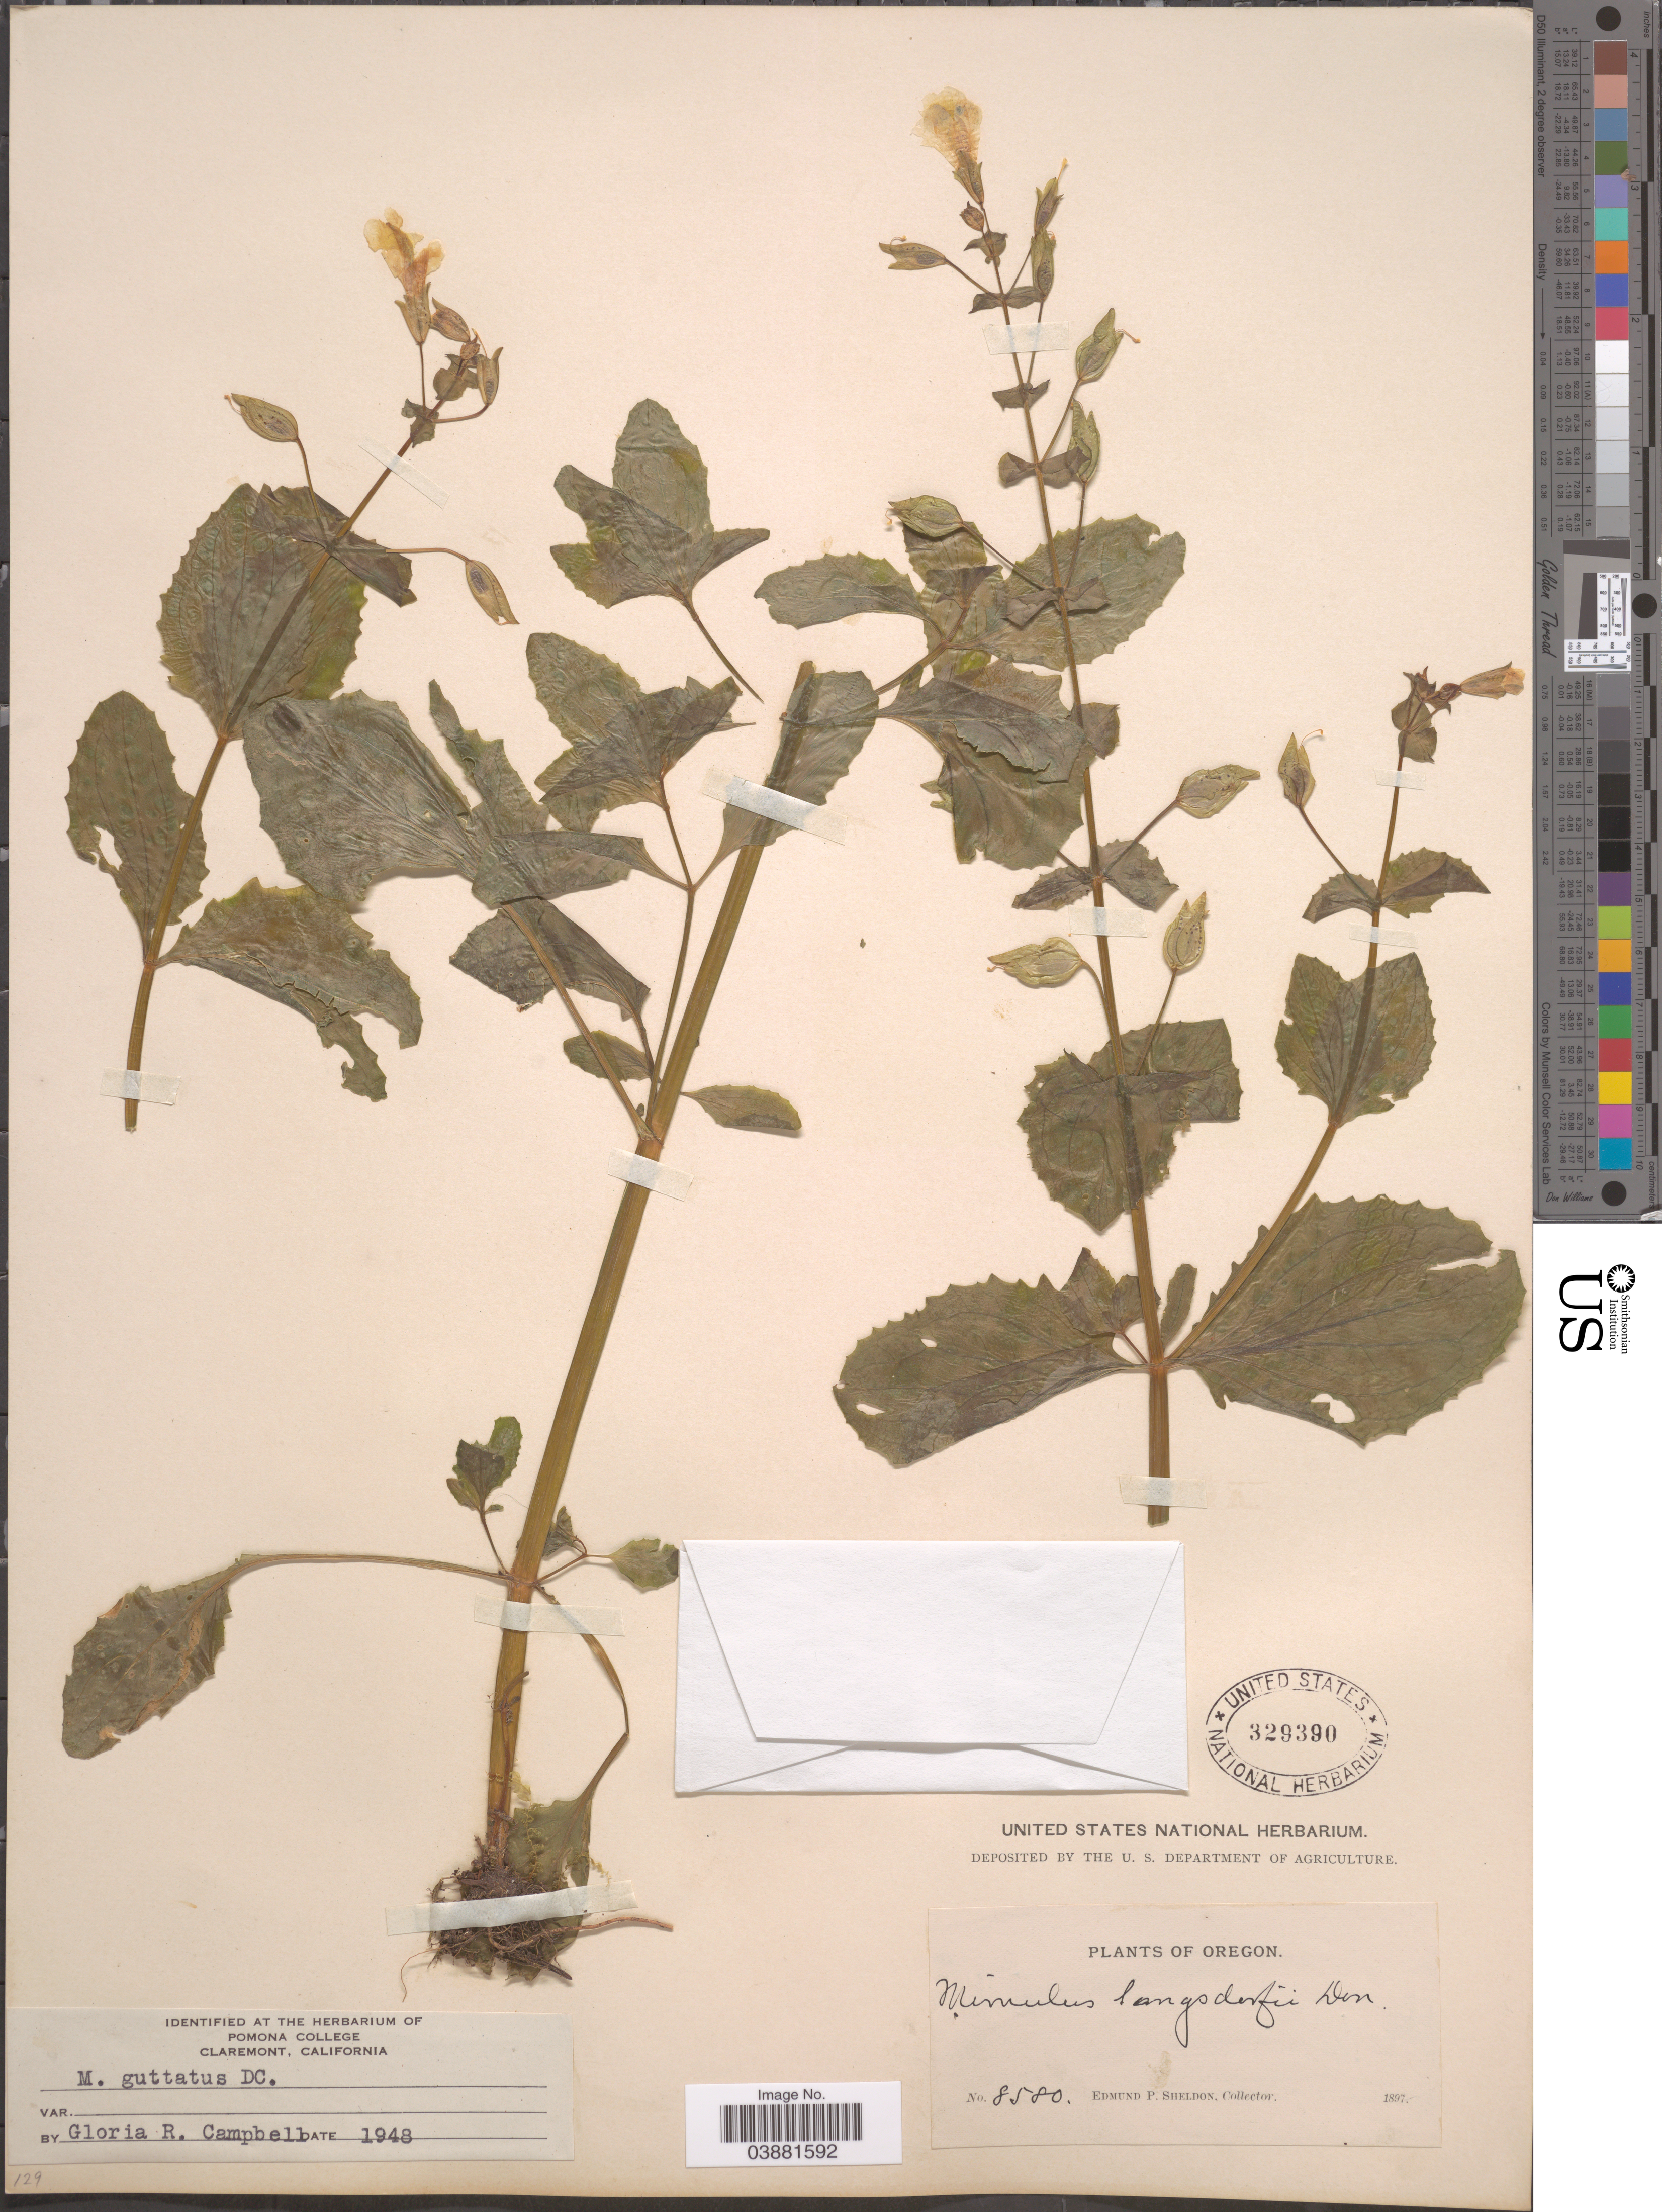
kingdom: Plantae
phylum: Tracheophyta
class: Magnoliopsida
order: Lamiales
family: Phrymaceae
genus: Mimulus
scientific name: Mimulus guttatus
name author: DC.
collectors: E. P. Sheldon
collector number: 8580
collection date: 1897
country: United States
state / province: Oregon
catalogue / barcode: US 329390